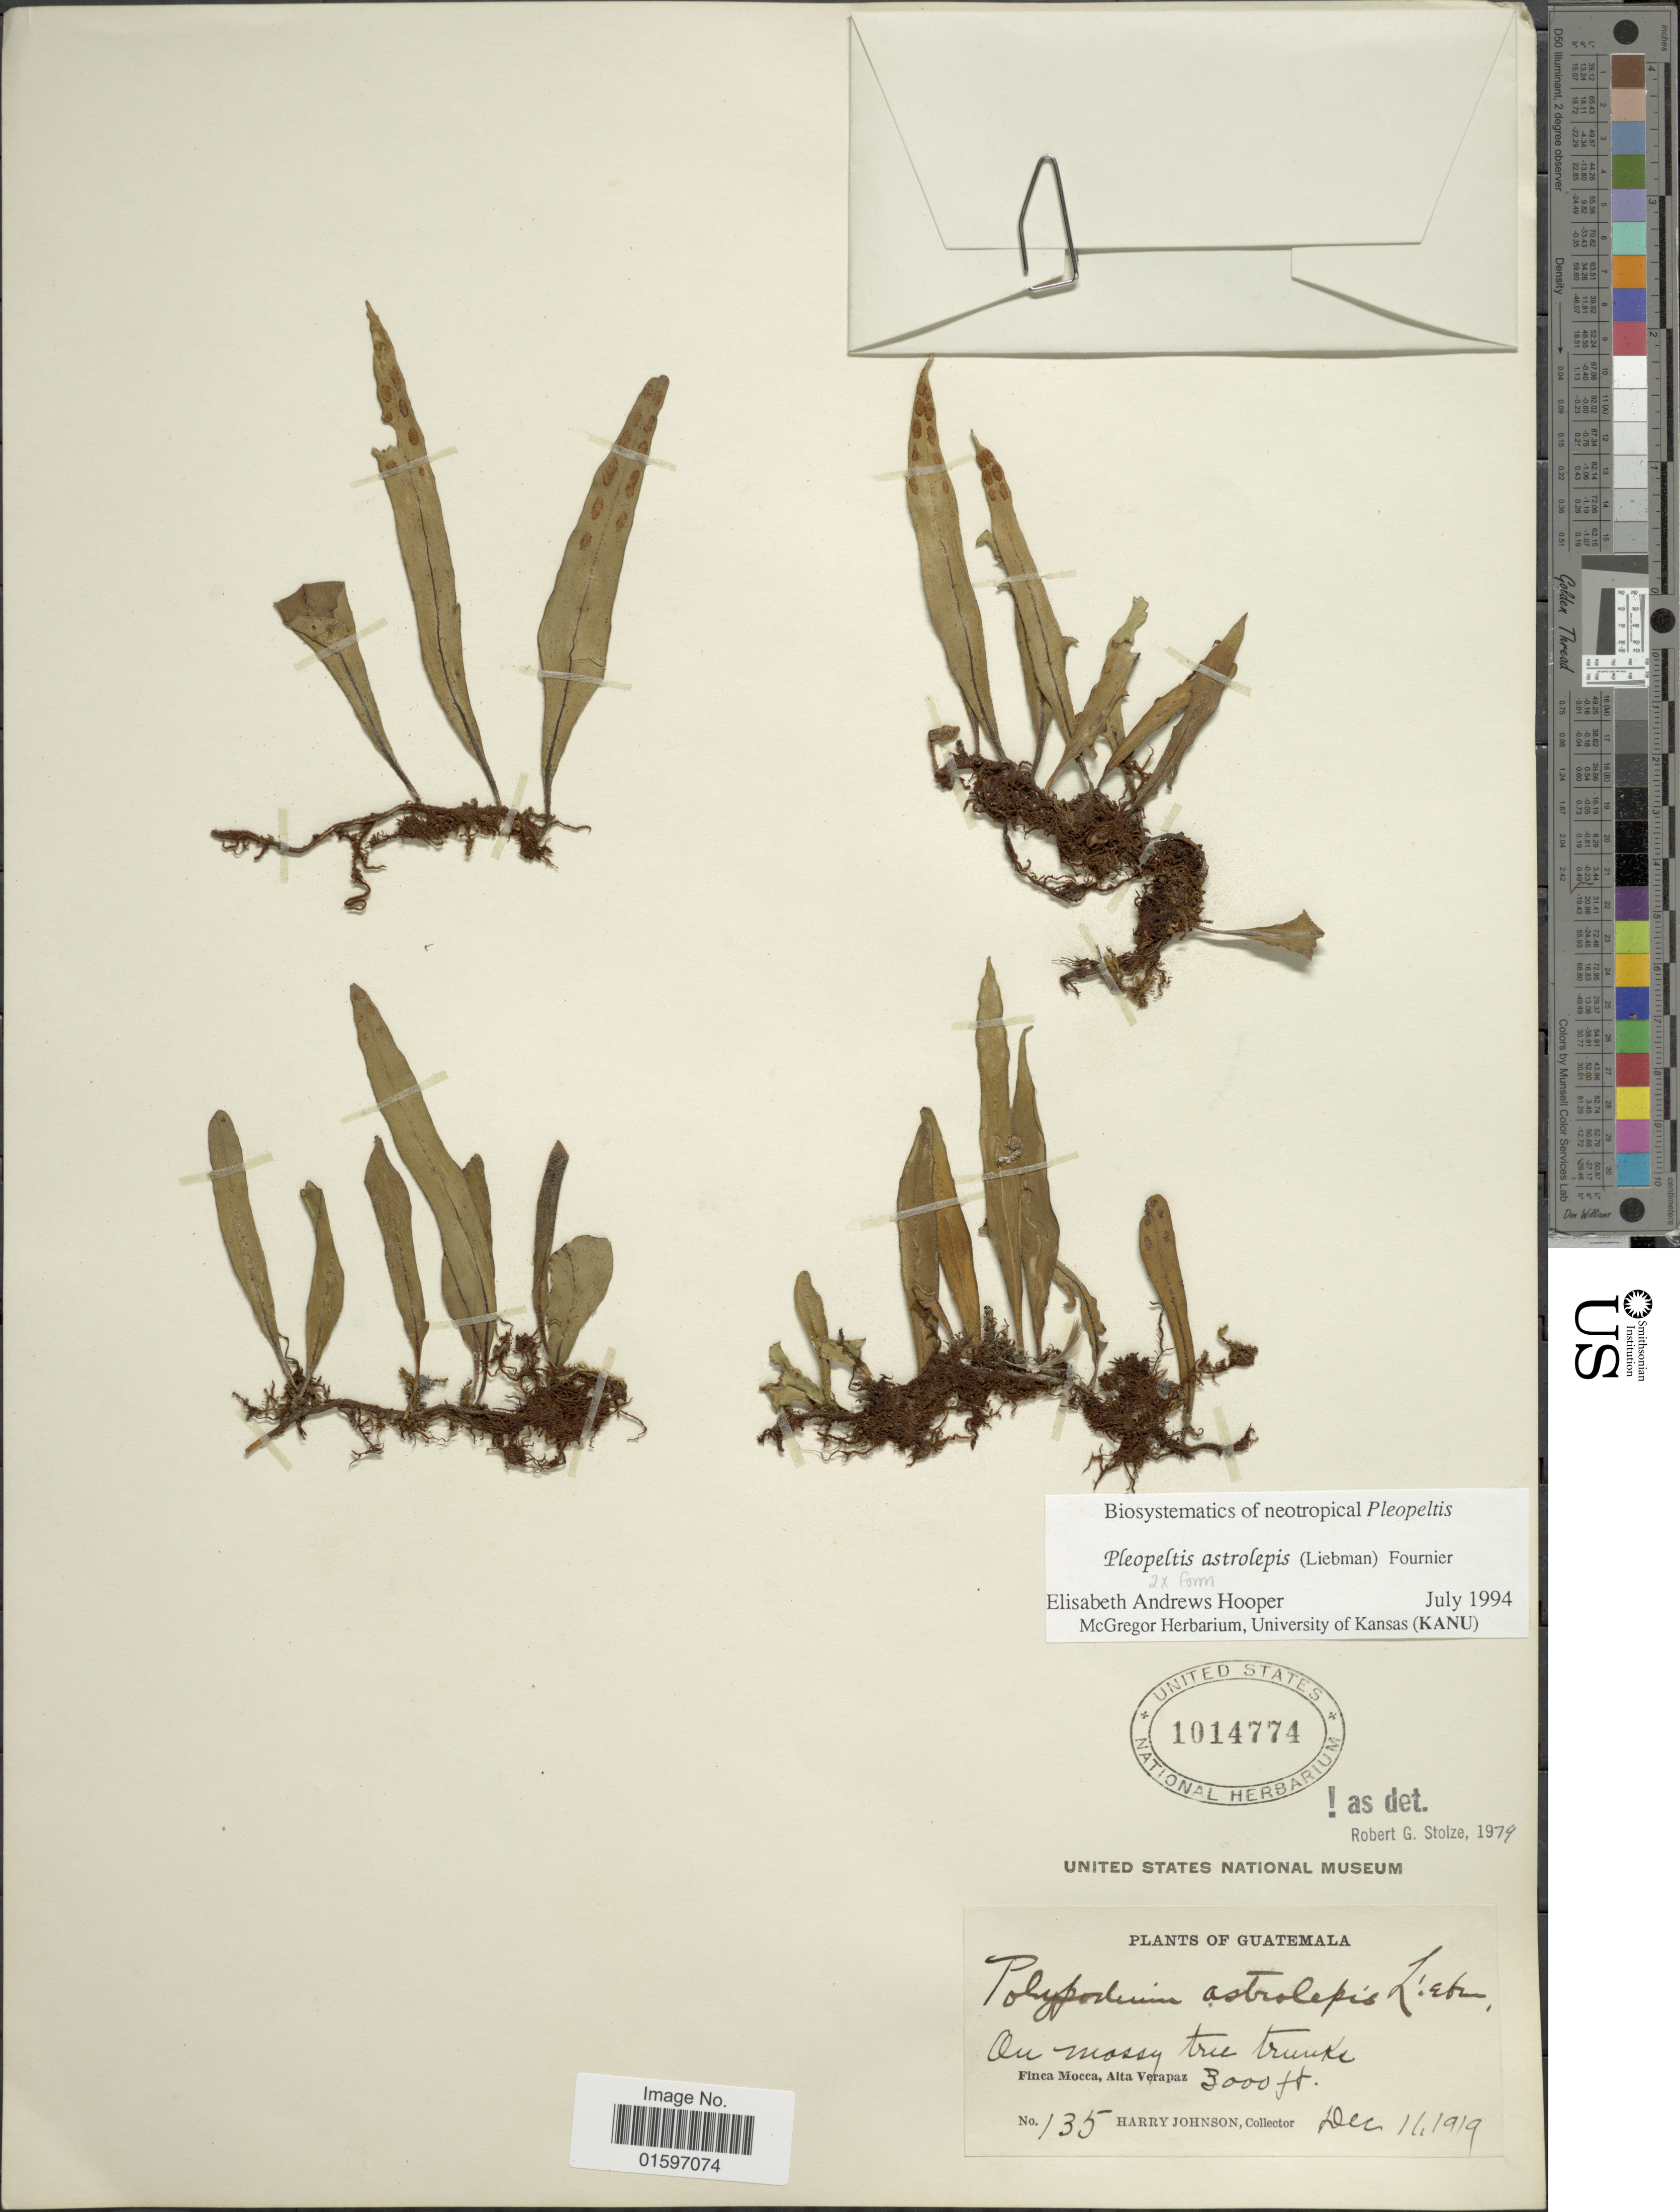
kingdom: Plantae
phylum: Tracheophyta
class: Polypodiopsida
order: Polypodiales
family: Polypodiaceae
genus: Pleopeltis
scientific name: Pleopeltis astrolepis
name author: (Liebm.) E. Fourn.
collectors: H. Johnson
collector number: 135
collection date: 1919-12-11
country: Guatemala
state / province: Alta Verapaz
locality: Guatemala, Finca Mocca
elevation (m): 914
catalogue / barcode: US 1014774